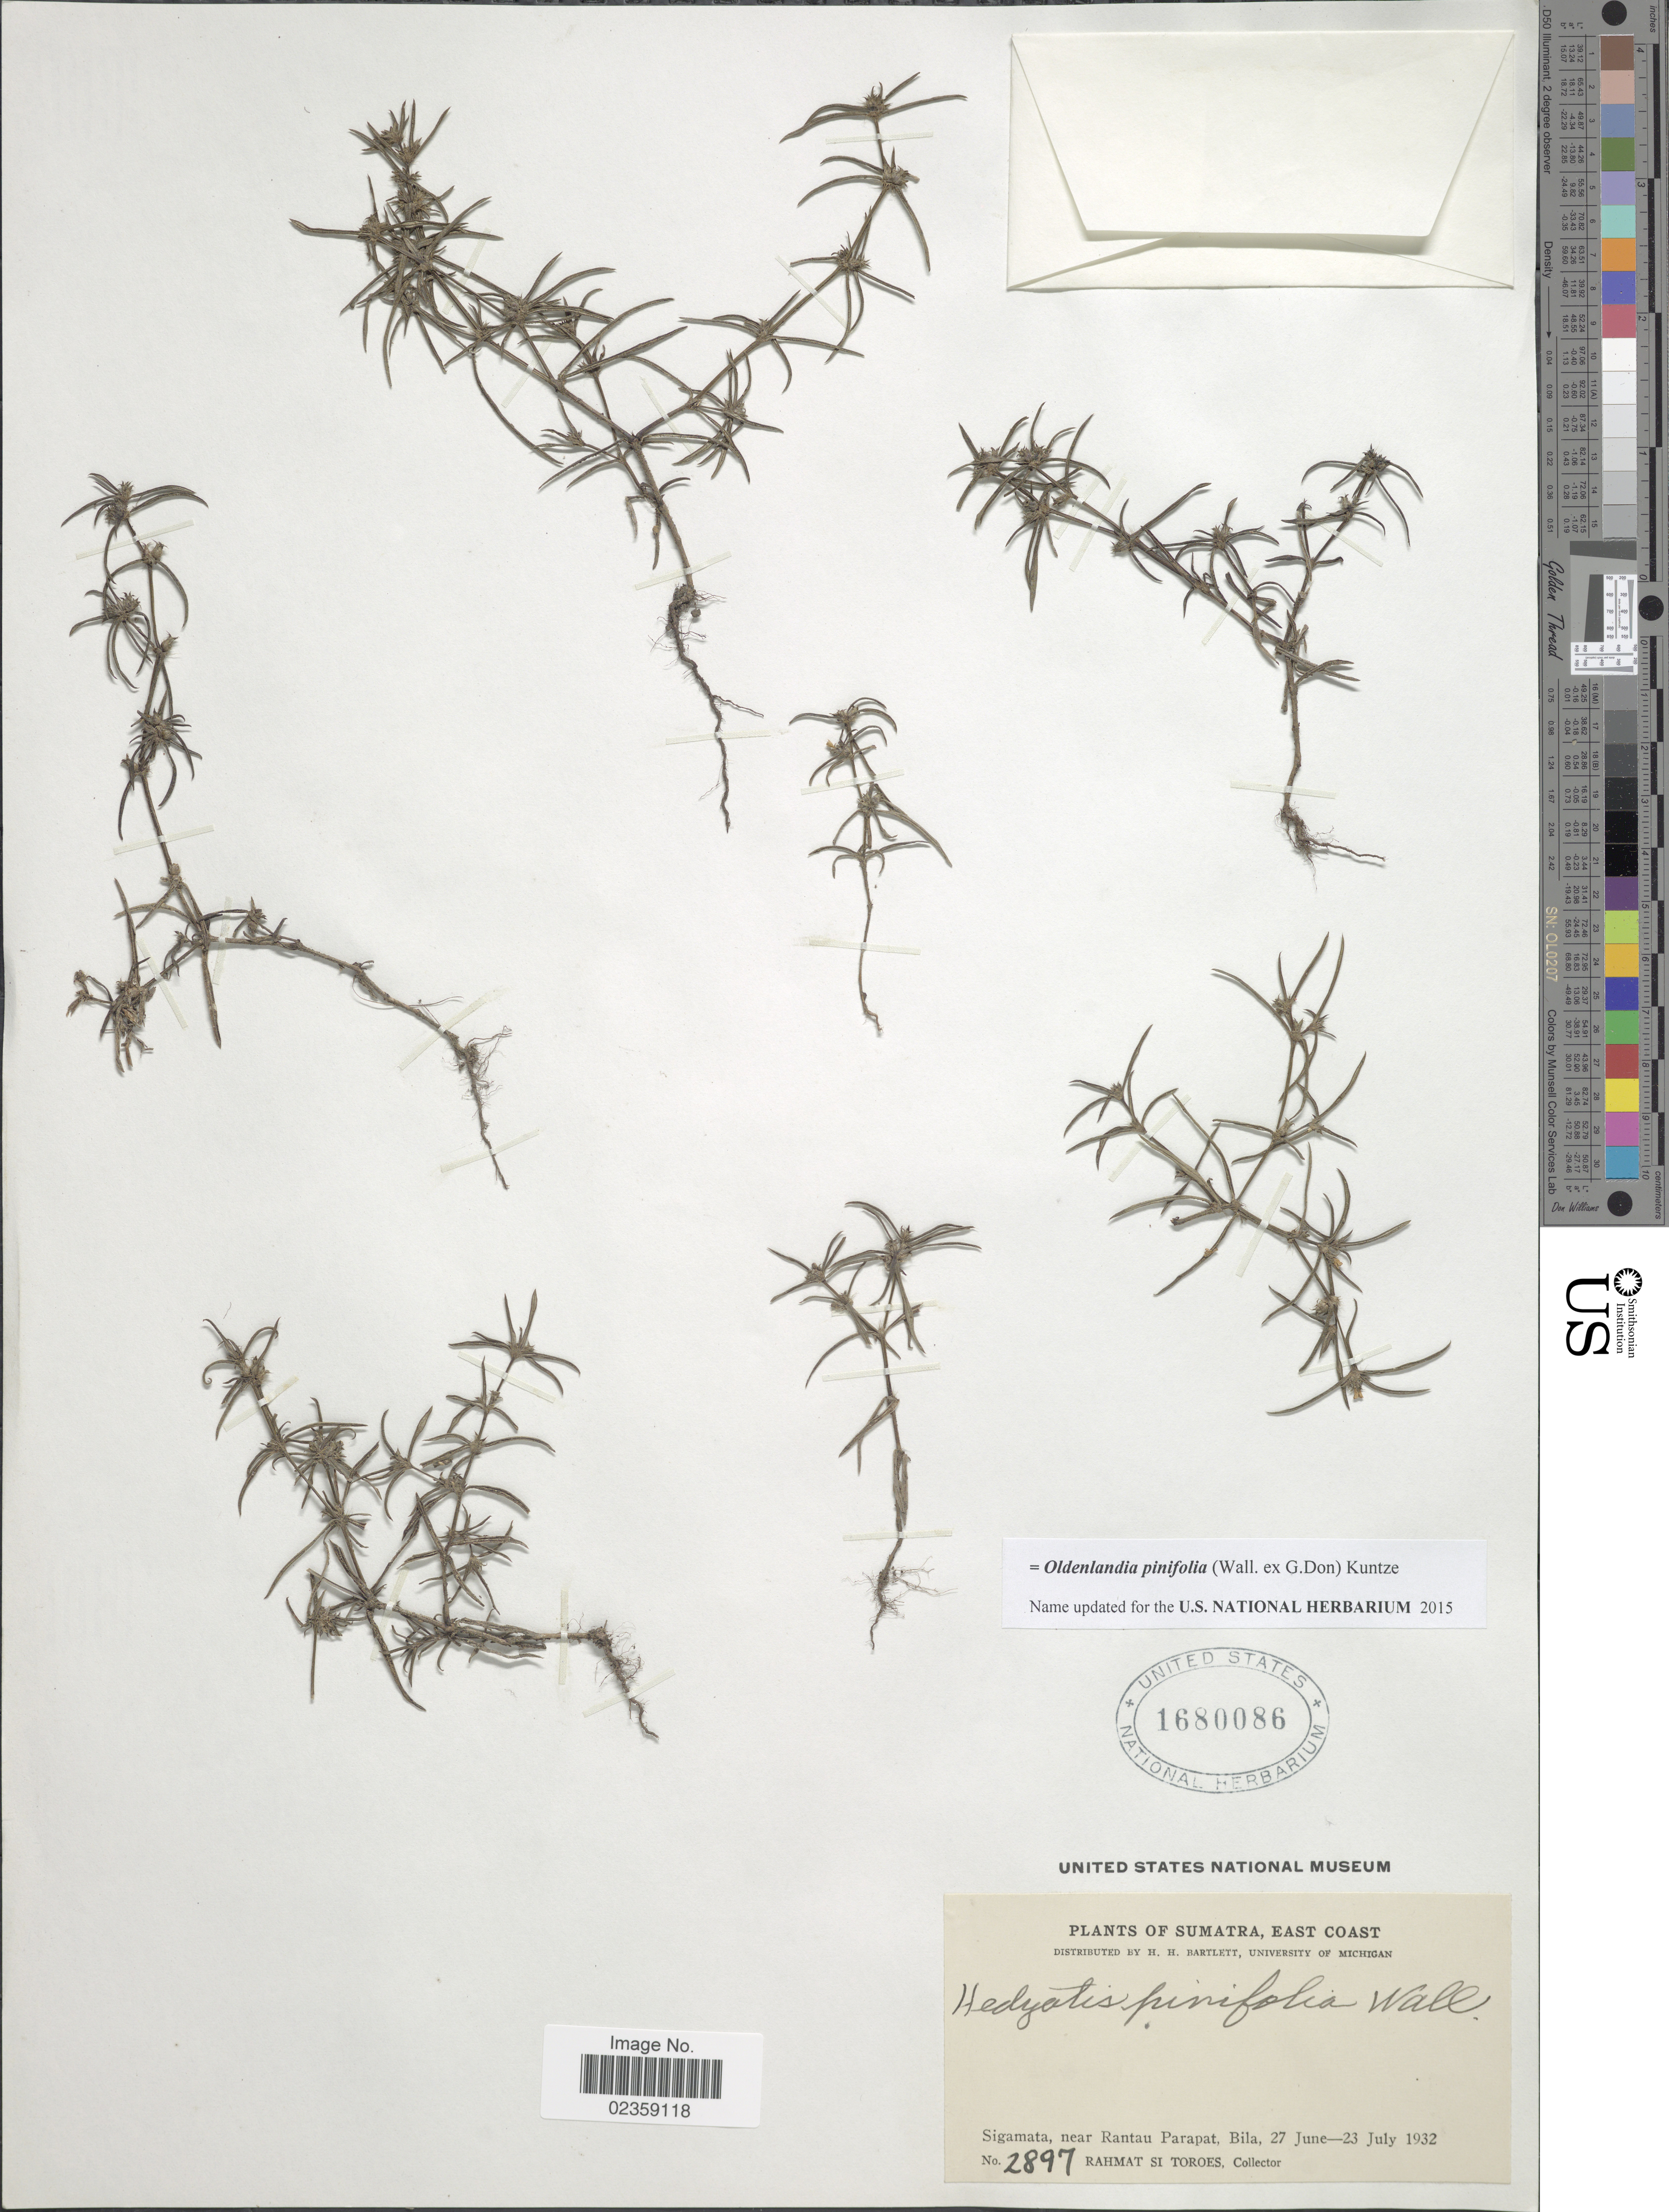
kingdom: Plantae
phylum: Tracheophyta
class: Magnoliopsida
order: Gentianales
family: Rubiaceae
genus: Oldenlandia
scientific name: Oldenlandia pinifolia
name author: (Wall. ex G. Don) Kuntze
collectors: Rahmat Si Boeea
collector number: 2897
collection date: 1932-06-27/1932-07-23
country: Indonesia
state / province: Sumatra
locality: Sumatra, East Coast. Sigamata, near Rantau Parapat, Bila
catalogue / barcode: US 1680086